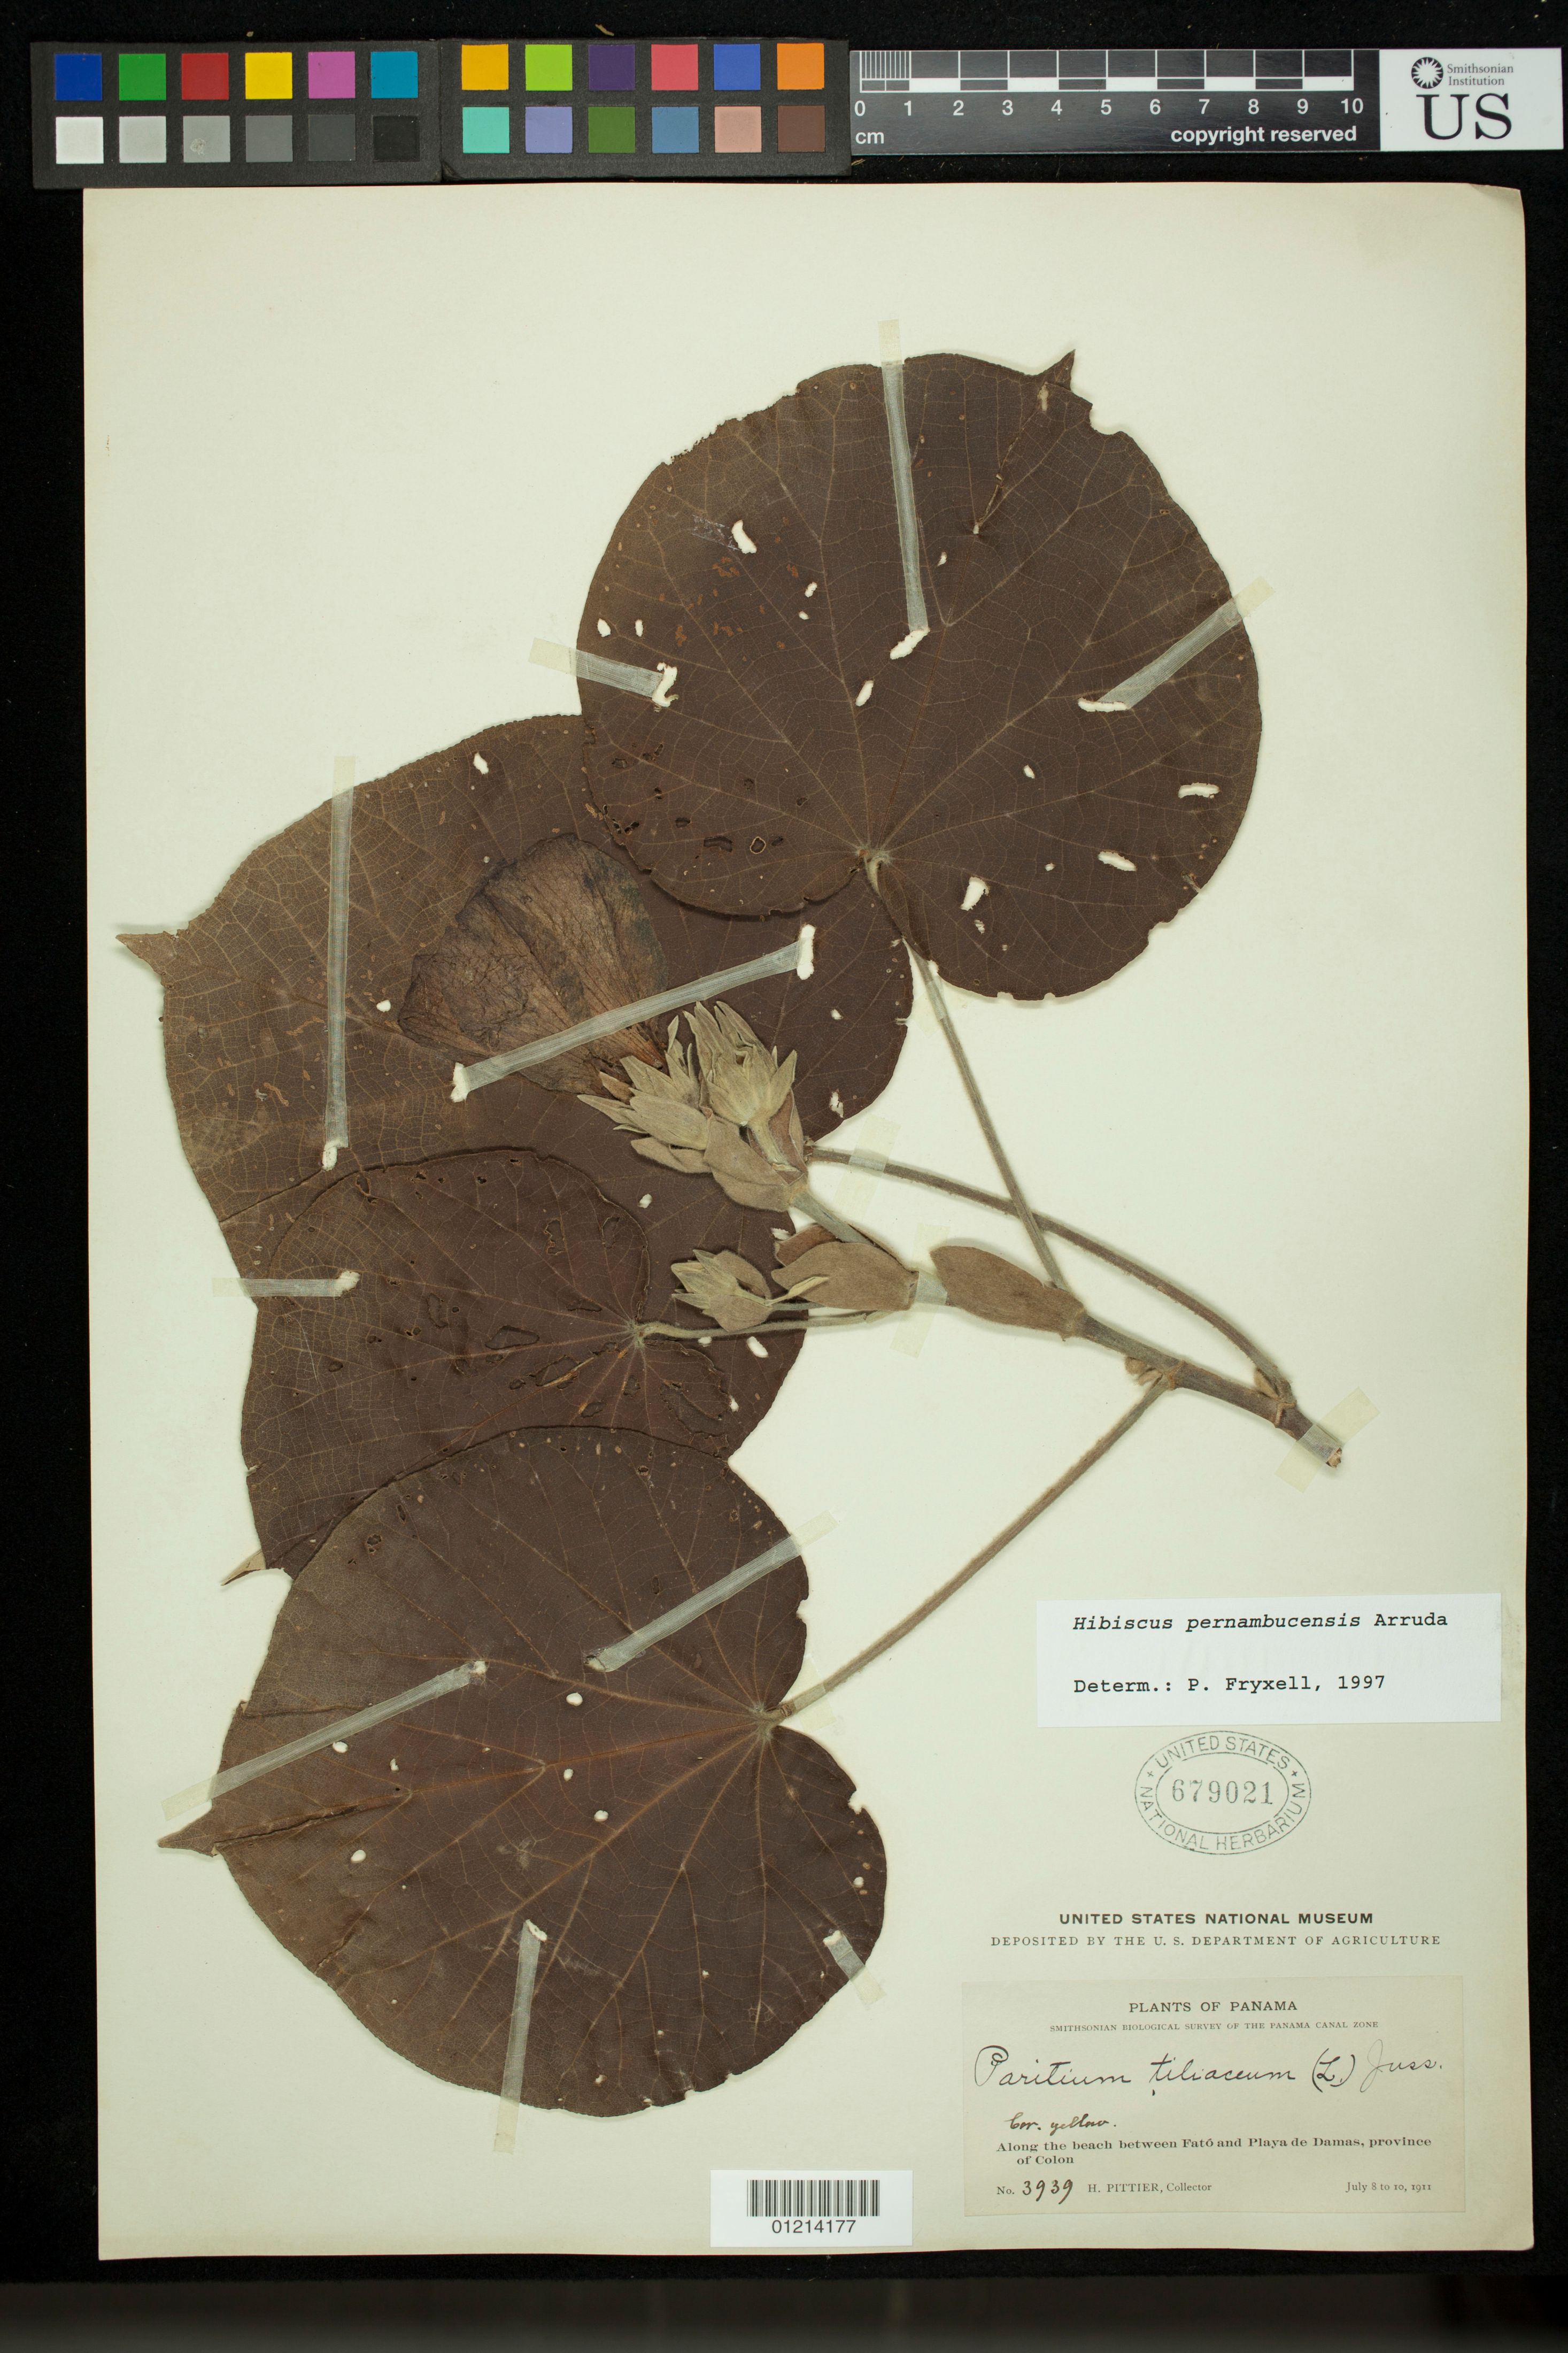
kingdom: Plantae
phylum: Tracheophyta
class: Magnoliopsida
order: Malvales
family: Malvaceae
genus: Talipariti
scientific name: Talipariti tiliaceum var. tiliaceum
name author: (L.) Fryxell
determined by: Dorr, Laurence J., Curator (BOT), Smithsonian Institution - National Museum of Natural History (UNITED STATES)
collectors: H. F. Pittier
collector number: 3939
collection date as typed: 08 Jul 1911 to 10 Jul 1911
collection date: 1911-07-08/1911-07-10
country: Panama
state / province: Colón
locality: Panama Canal Zone: Along the beach between Fató and Playa de Damas, province of Colon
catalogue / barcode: US 679021